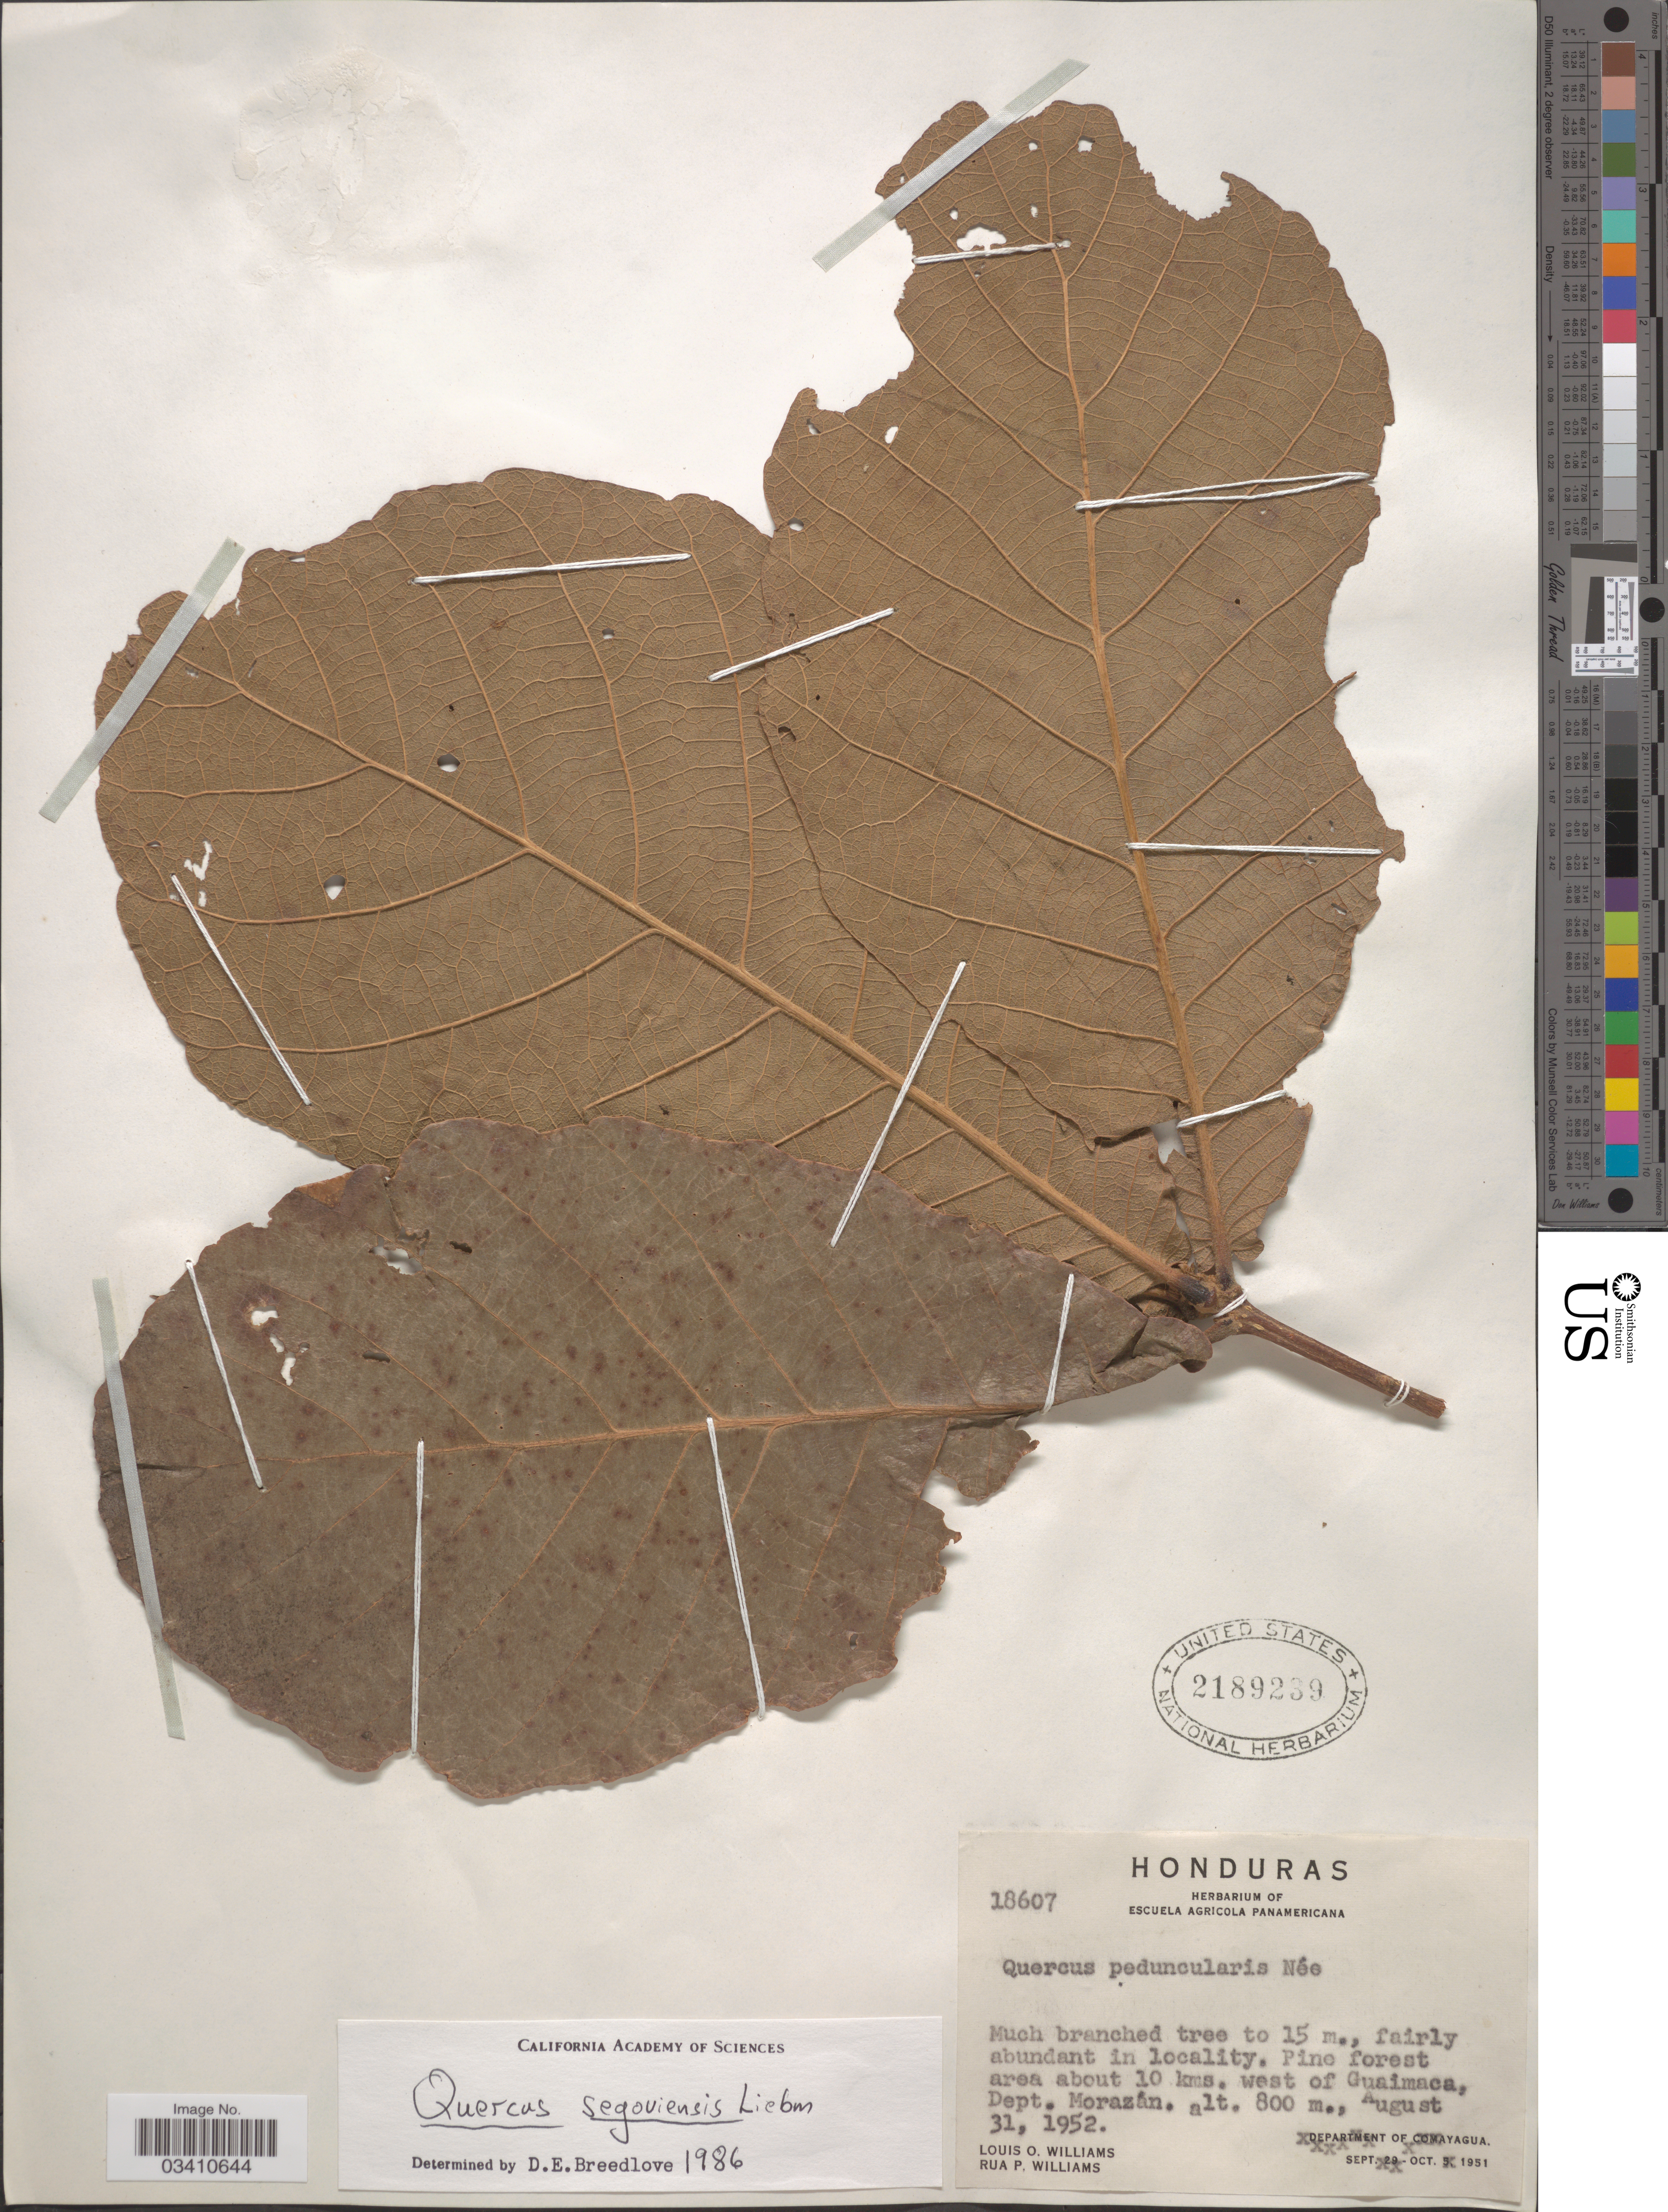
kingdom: Plantae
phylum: Tracheophyta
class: Magnoliopsida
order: Fagales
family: Fagaceae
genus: Quercus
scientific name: Quercus segoviensis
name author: Liebm.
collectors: L. O. Williams & R. P. Williams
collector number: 18607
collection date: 1952-08-31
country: Honduras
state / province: Fco. Morazán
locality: About 10 kms. west of Guaimaca, Dept. Morazán.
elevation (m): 800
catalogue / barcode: US 2189239